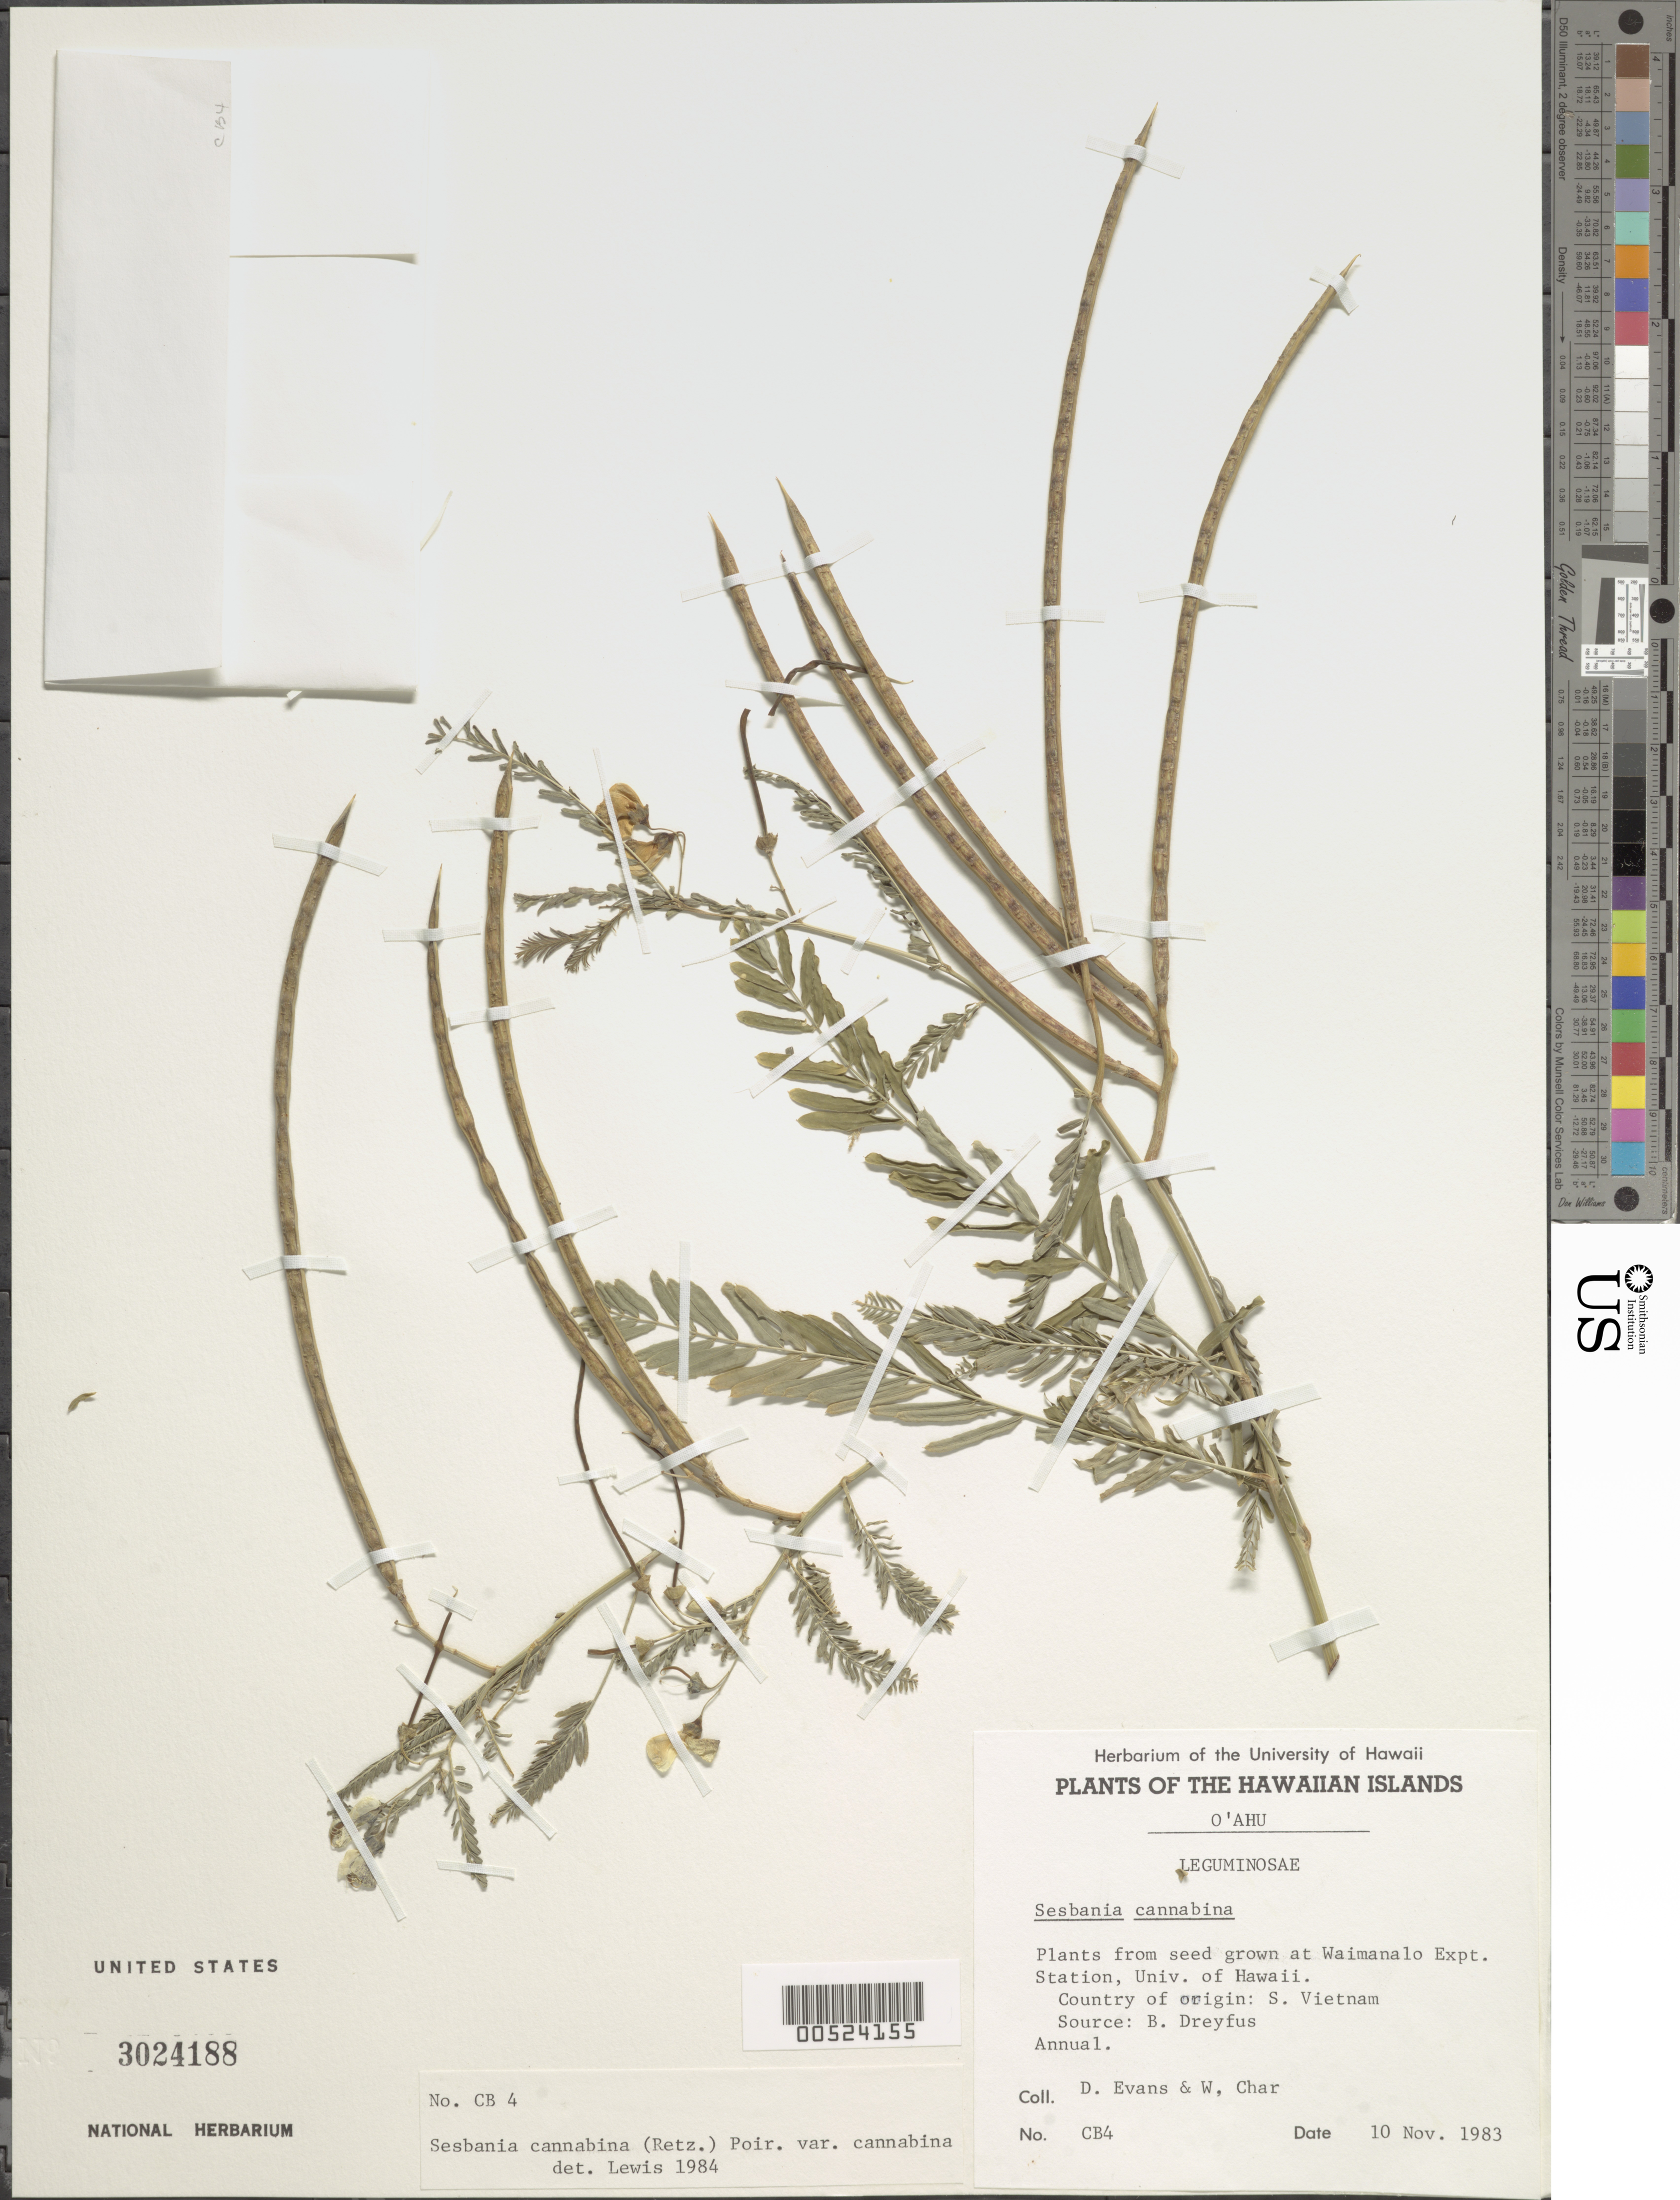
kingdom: Plantae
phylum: Tracheophyta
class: Magnoliopsida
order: Fabales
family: Fabaceae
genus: Sesbania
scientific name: Sesbania cannabina var. cannabina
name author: (Retz.) Poir.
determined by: Lewis, --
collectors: D. Evans & W. Char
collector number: CB4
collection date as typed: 10 Nov 1983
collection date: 1983-11-10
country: United States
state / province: Hawaii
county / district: Honolulu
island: Oahu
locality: Waimanalo Exp Sta, Univ. of Hawaii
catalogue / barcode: US 3024188